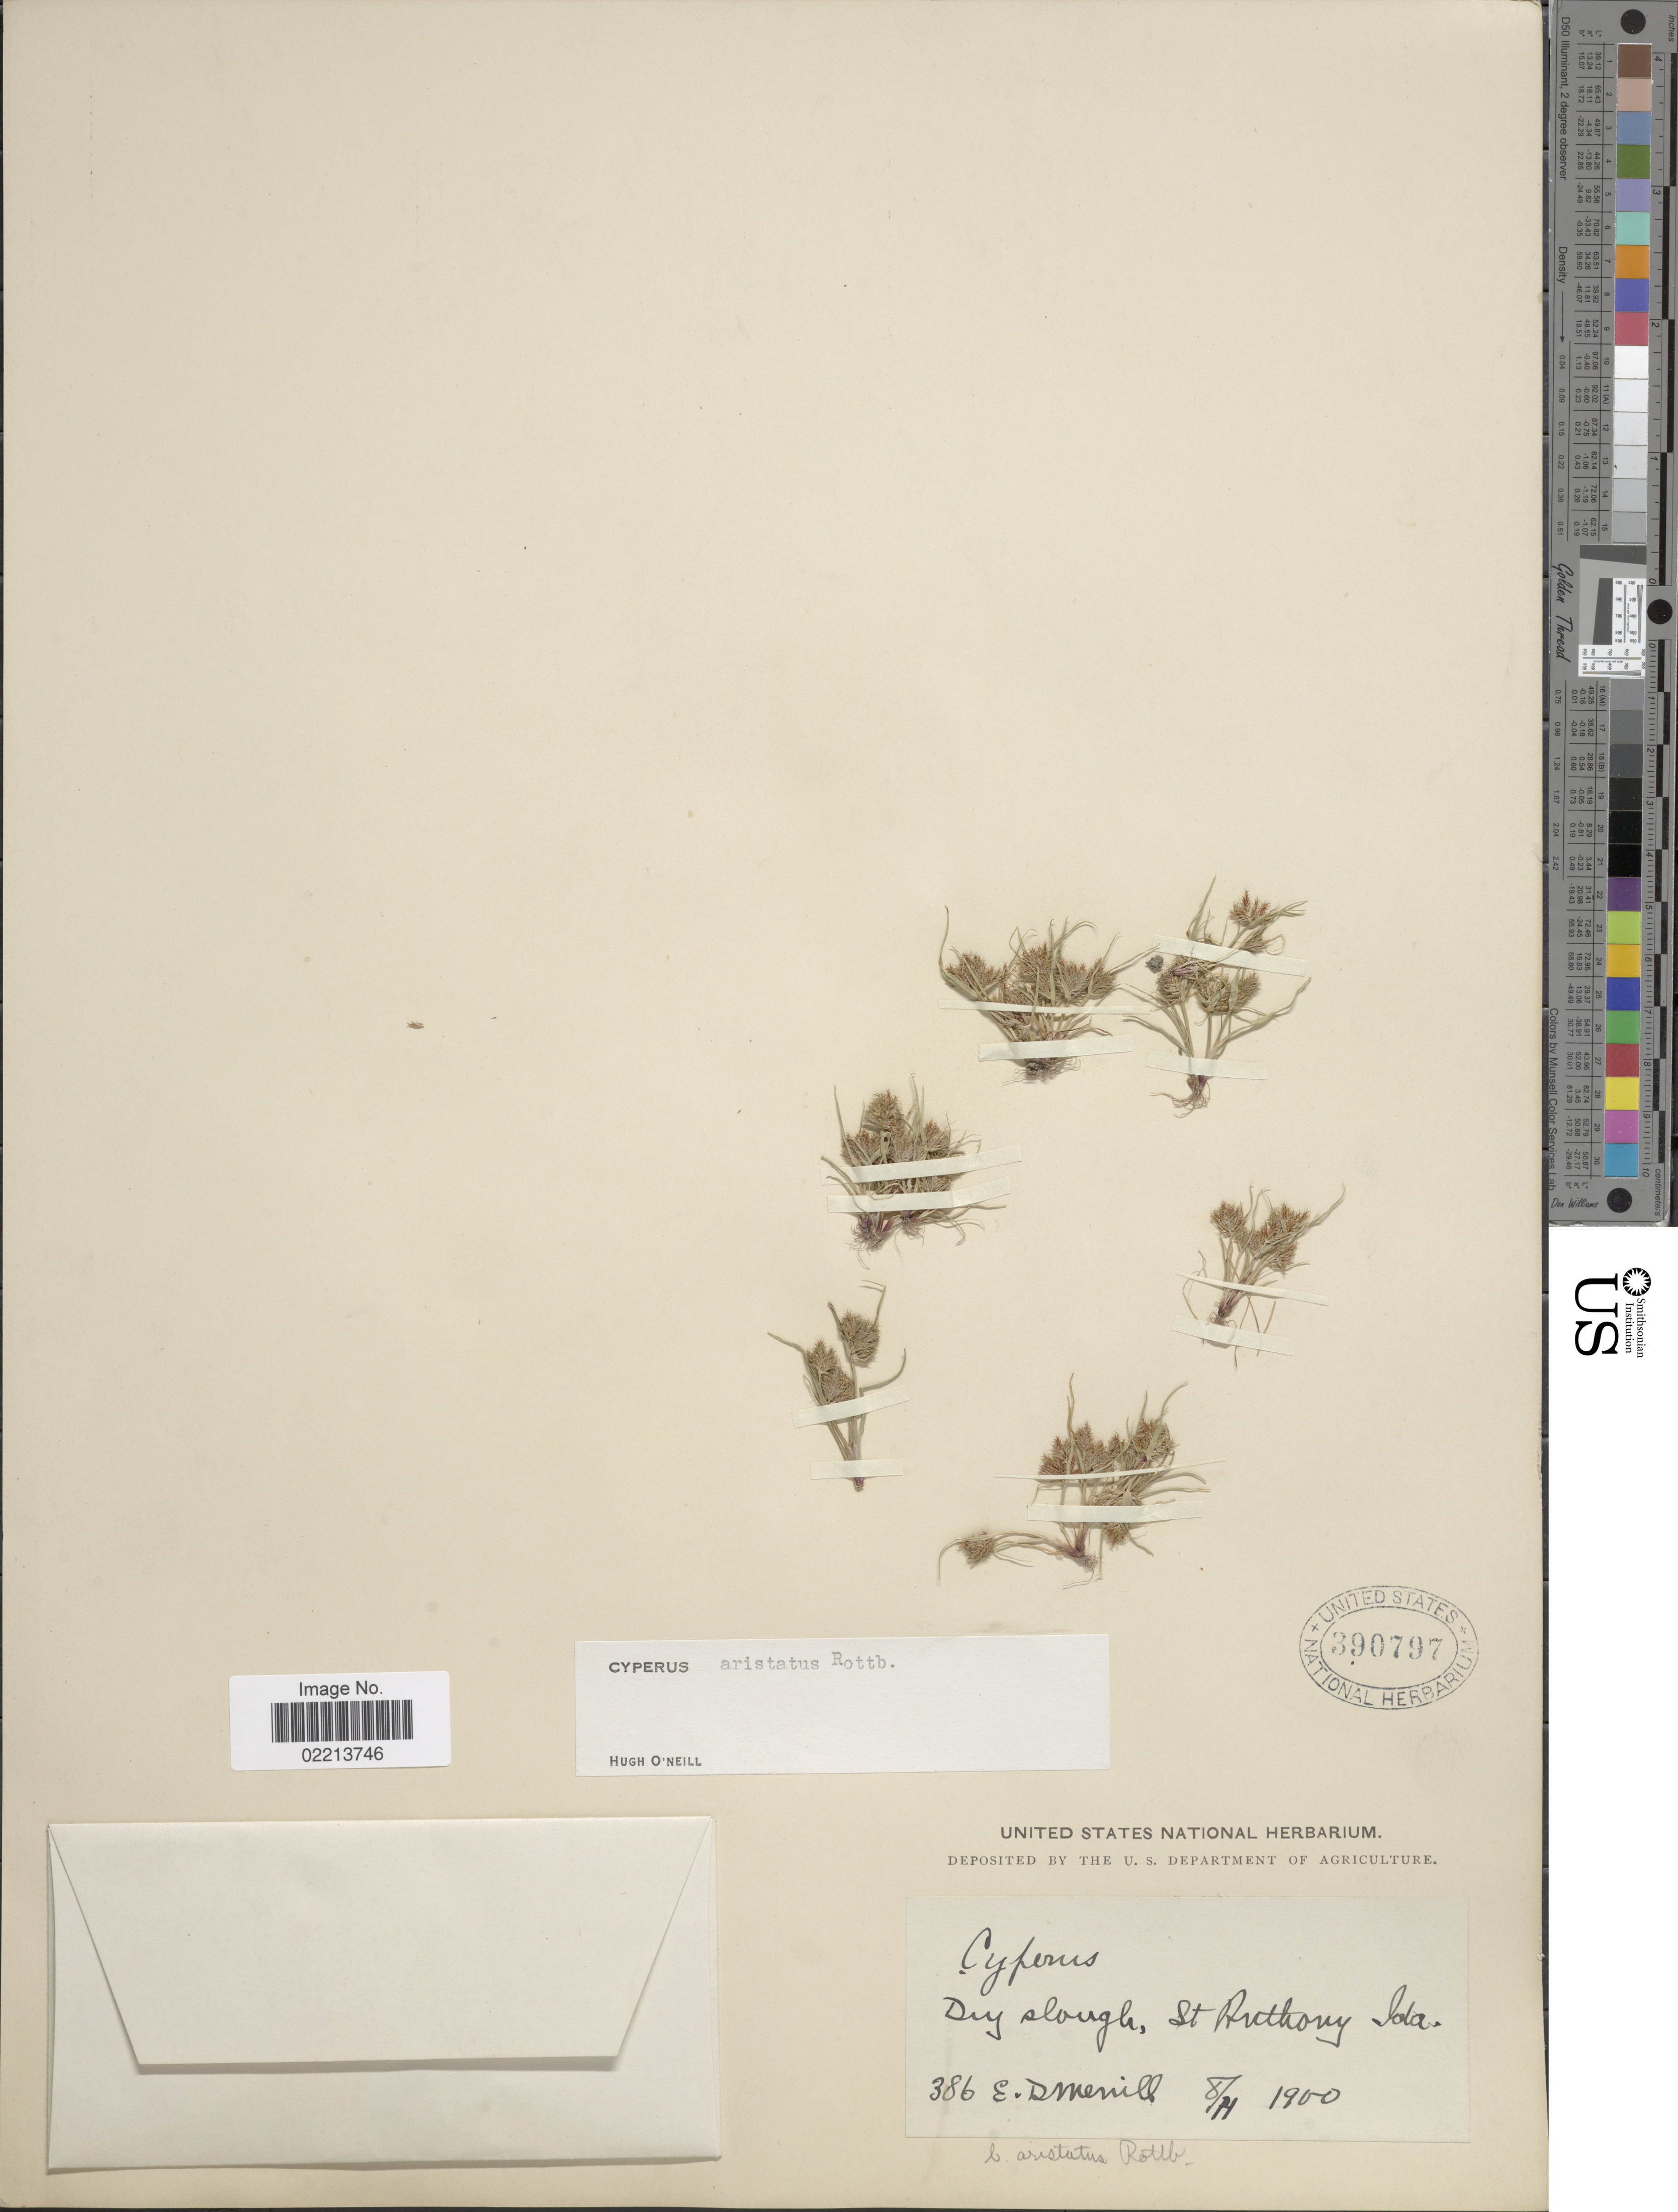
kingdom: Plantae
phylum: Tracheophyta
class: Liliopsida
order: Poales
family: Cyperaceae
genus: Cyperus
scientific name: Cyperus squarrosus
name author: L.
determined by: Strong, Mark T., (BOT), Smithsonian Institution - National Museum of Natural History (UNITED STATES)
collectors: E. D. Merrill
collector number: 386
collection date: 1900-08-04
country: United States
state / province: Idaho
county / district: Fremont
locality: Dry slough, St. Anthony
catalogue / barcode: US 390797